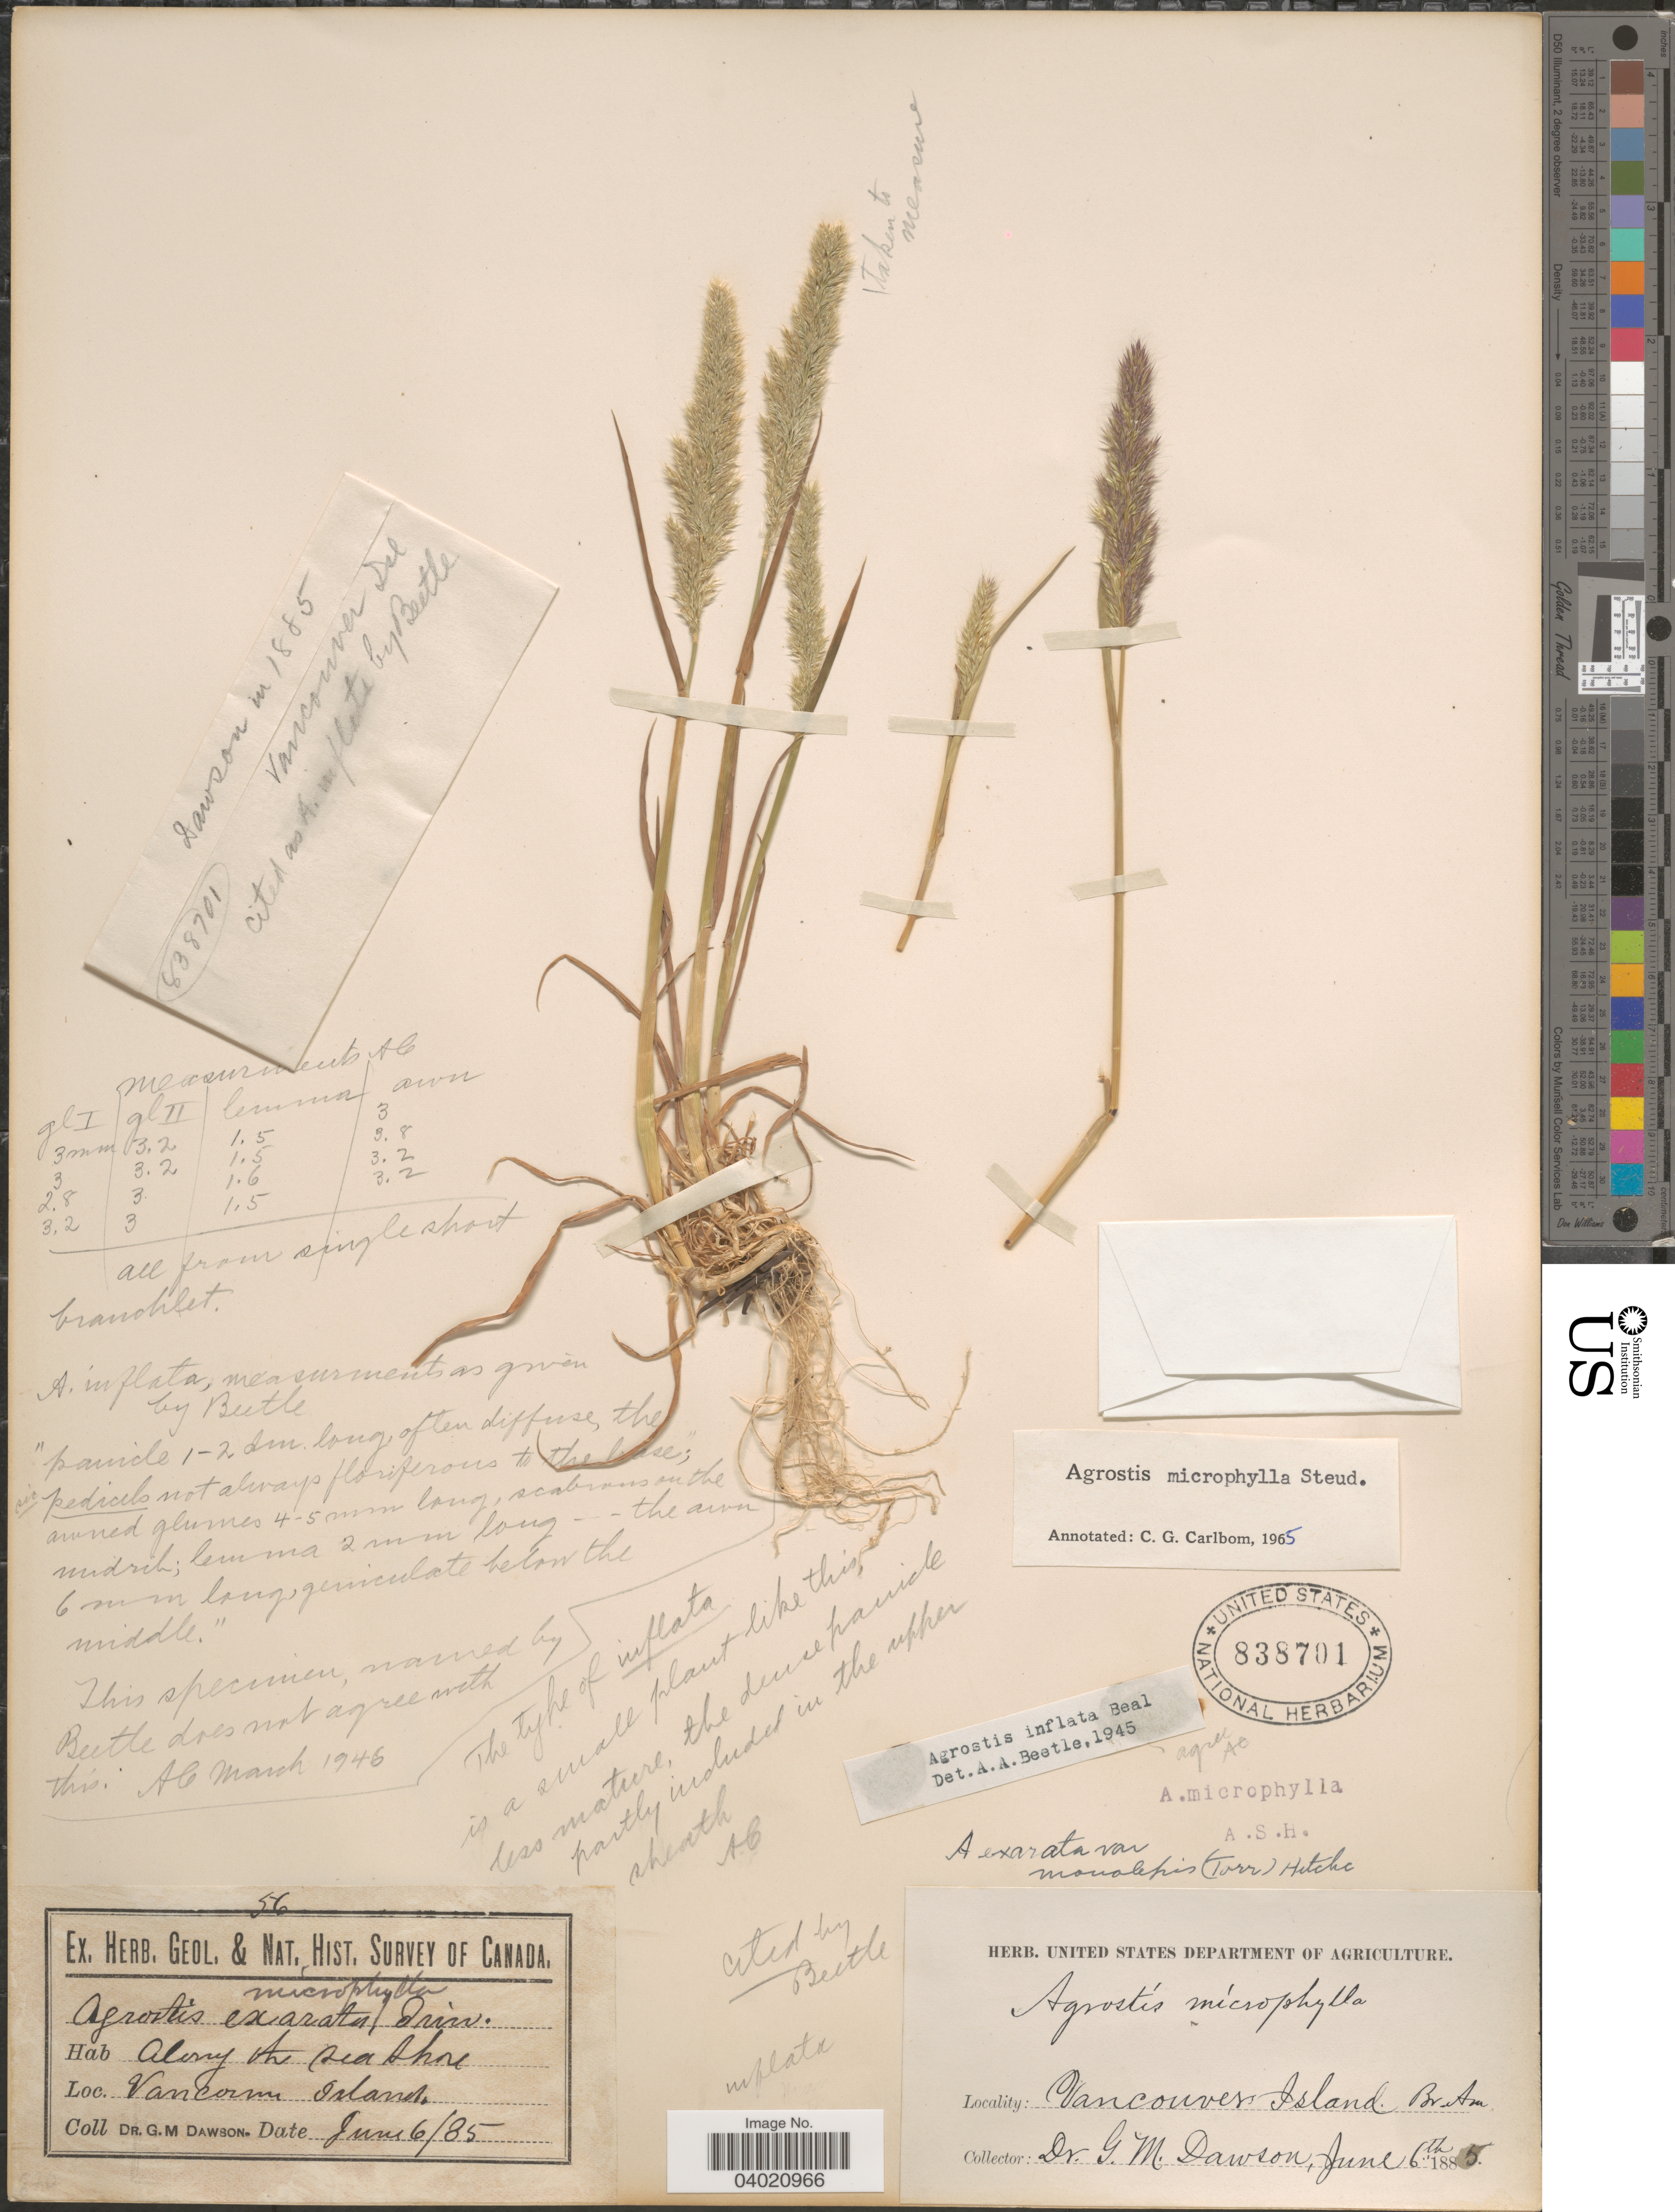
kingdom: Plantae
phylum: Tracheophyta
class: Liliopsida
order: Poales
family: Poaceae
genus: Agrostis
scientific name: Agrostis microphylla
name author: Steud.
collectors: G. M. Dawson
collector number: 56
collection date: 1885-06-06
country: Canada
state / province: British Columbia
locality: Vancouver Island.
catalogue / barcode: US 838701